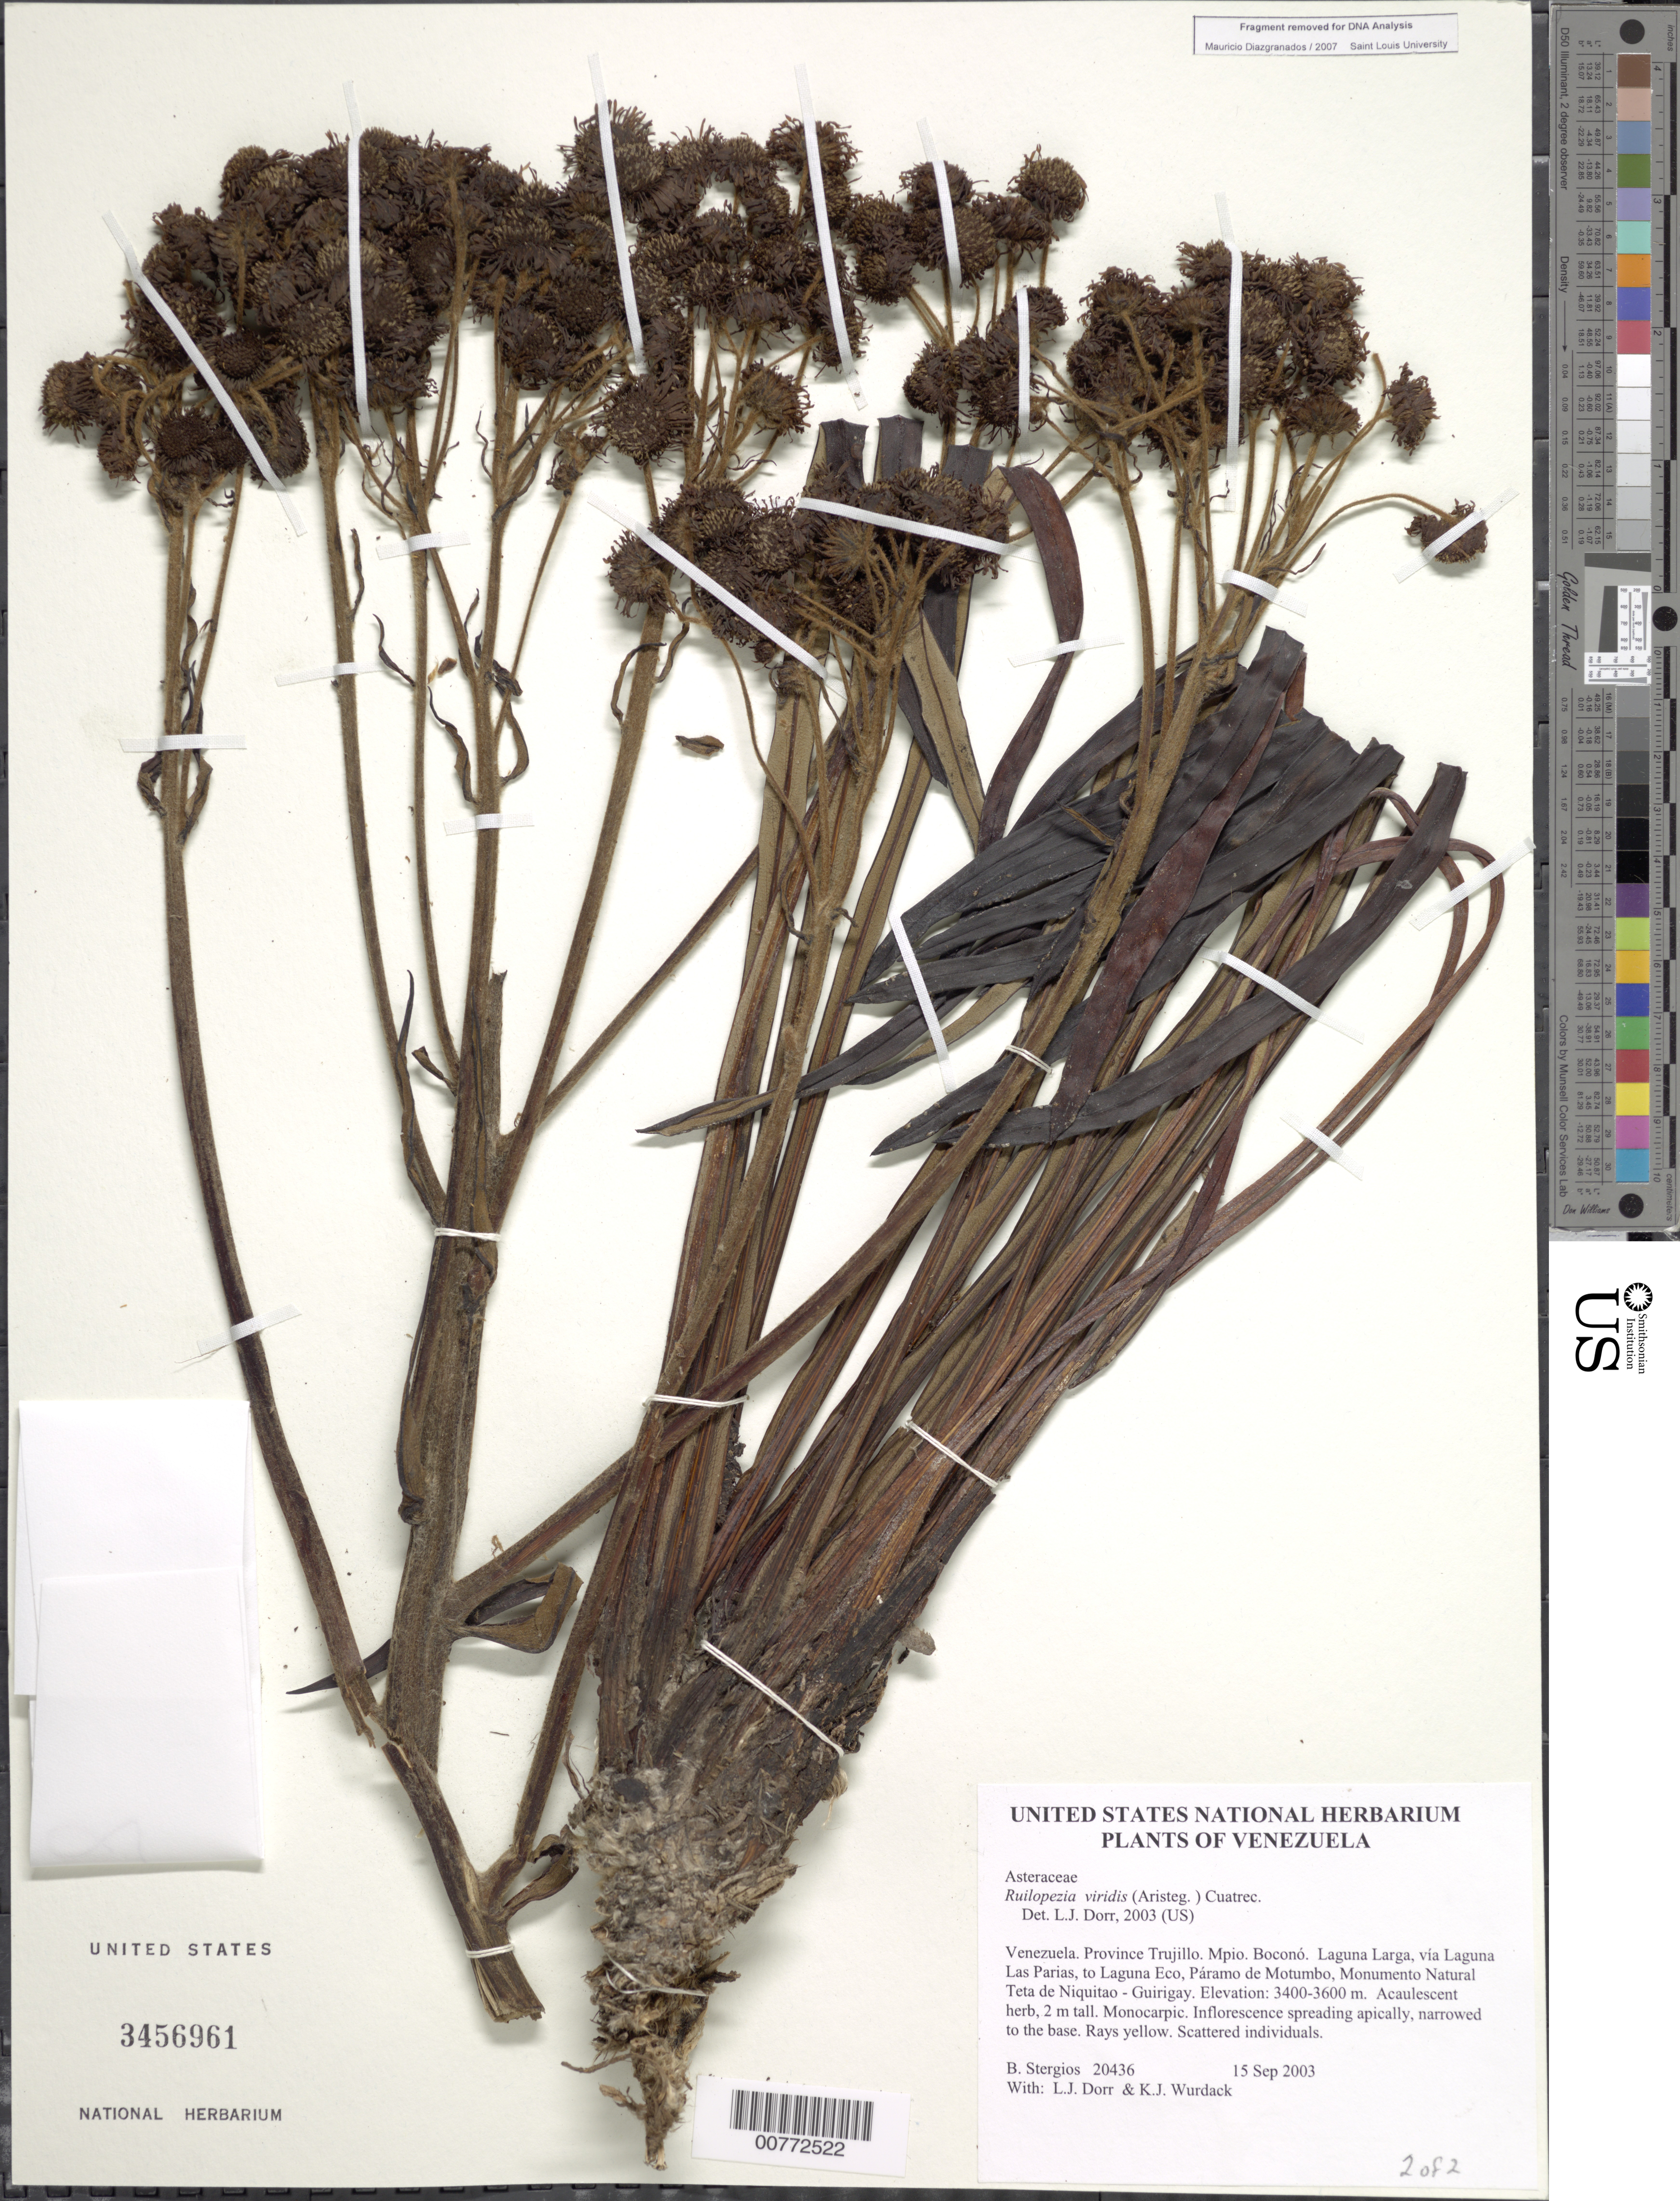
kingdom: Plantae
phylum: Tracheophyta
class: Magnoliopsida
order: Asterales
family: Asteraceae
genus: Ruilopezia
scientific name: Ruilopezia viridis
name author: (Aristeg.) Cuatrec.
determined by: Dorr, L. J., (BOT), Smithsonian Institution - National Museum of Natural History (UNITED STATES)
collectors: B. G. Stergios, L. J. Dorr & K. Wurdack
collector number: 20436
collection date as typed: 15 Sep 2003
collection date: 2003-09-15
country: Venezuela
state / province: Trujillo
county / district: Boconó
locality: Laguna Larga, vía Laguna Las Parias, to Laguna Eco, Páramo de Motumbo, Monumento Natural Teta de Niquitao - Guirigay.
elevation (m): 3400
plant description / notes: PORT, US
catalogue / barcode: US 3456961